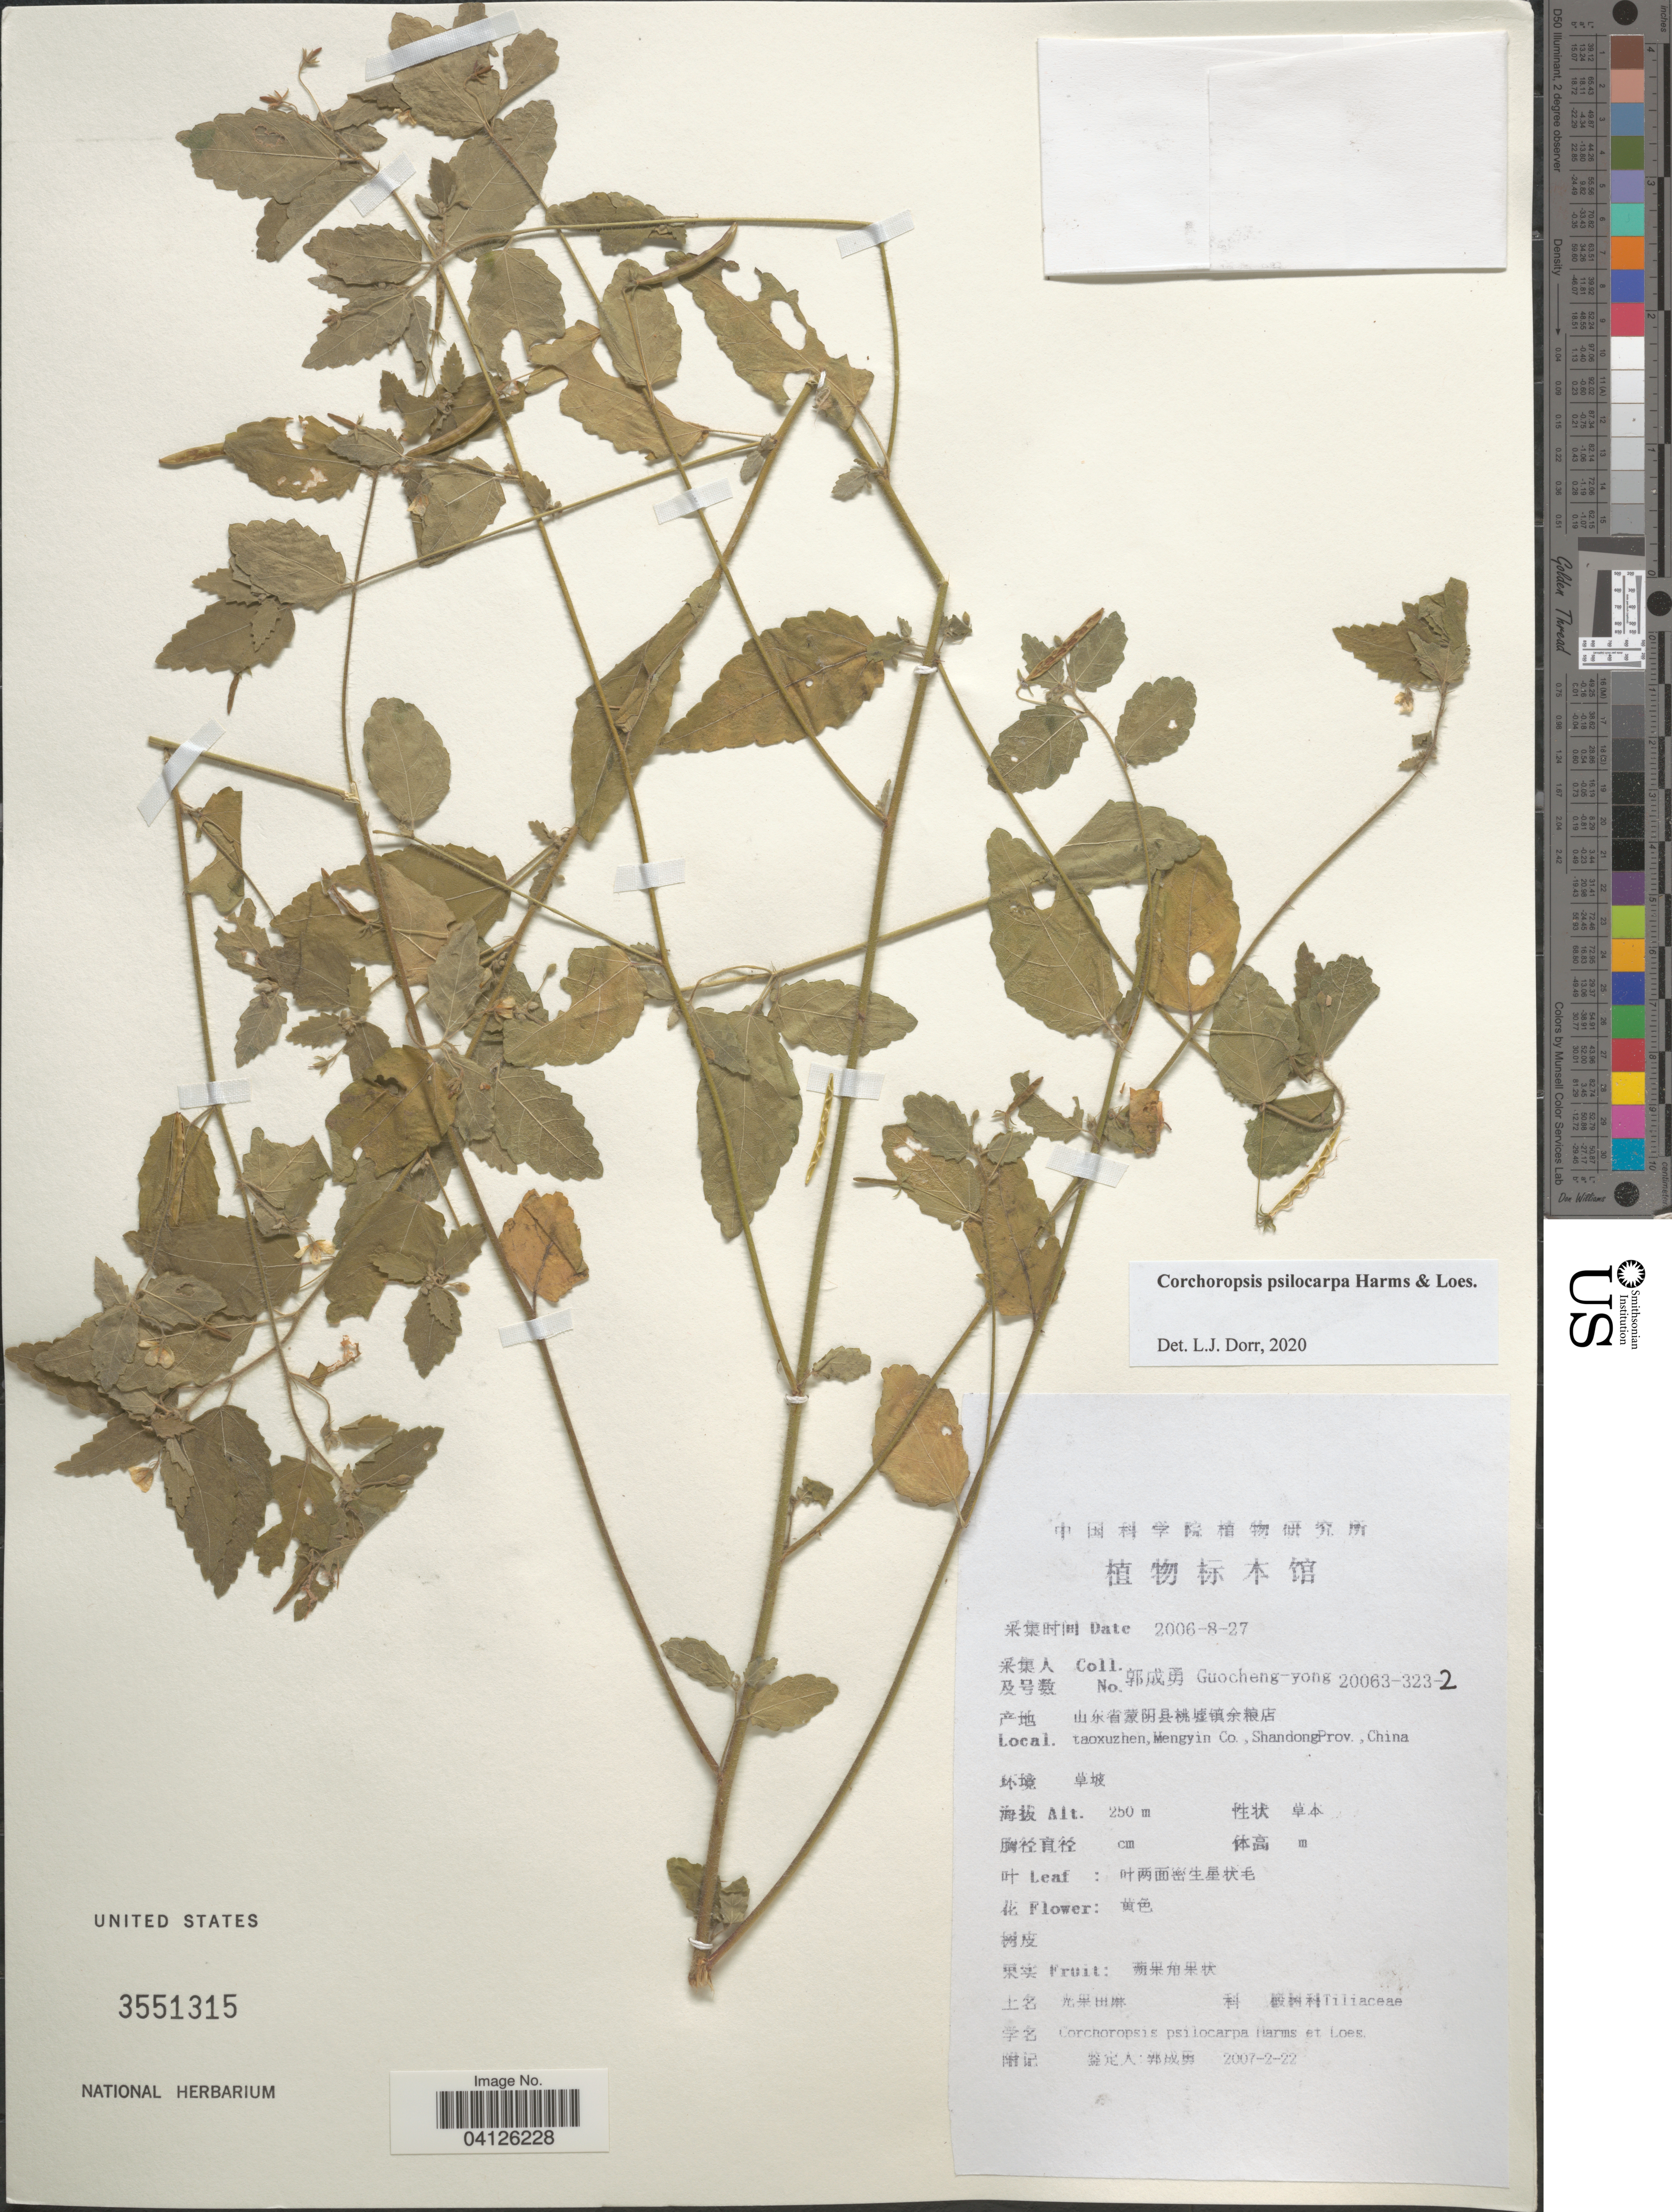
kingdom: Plantae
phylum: Tracheophyta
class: Magnoliopsida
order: Malvales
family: Malvaceae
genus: Corchoropsis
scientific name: Corchoropsis psilocarpa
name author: Harms & Loes.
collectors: Guo cheng-yong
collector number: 20063-323-2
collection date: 2006-08-27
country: China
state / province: Shandong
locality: Taoxuzhen, Mengyin Co.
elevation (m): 250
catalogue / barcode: US 3551315